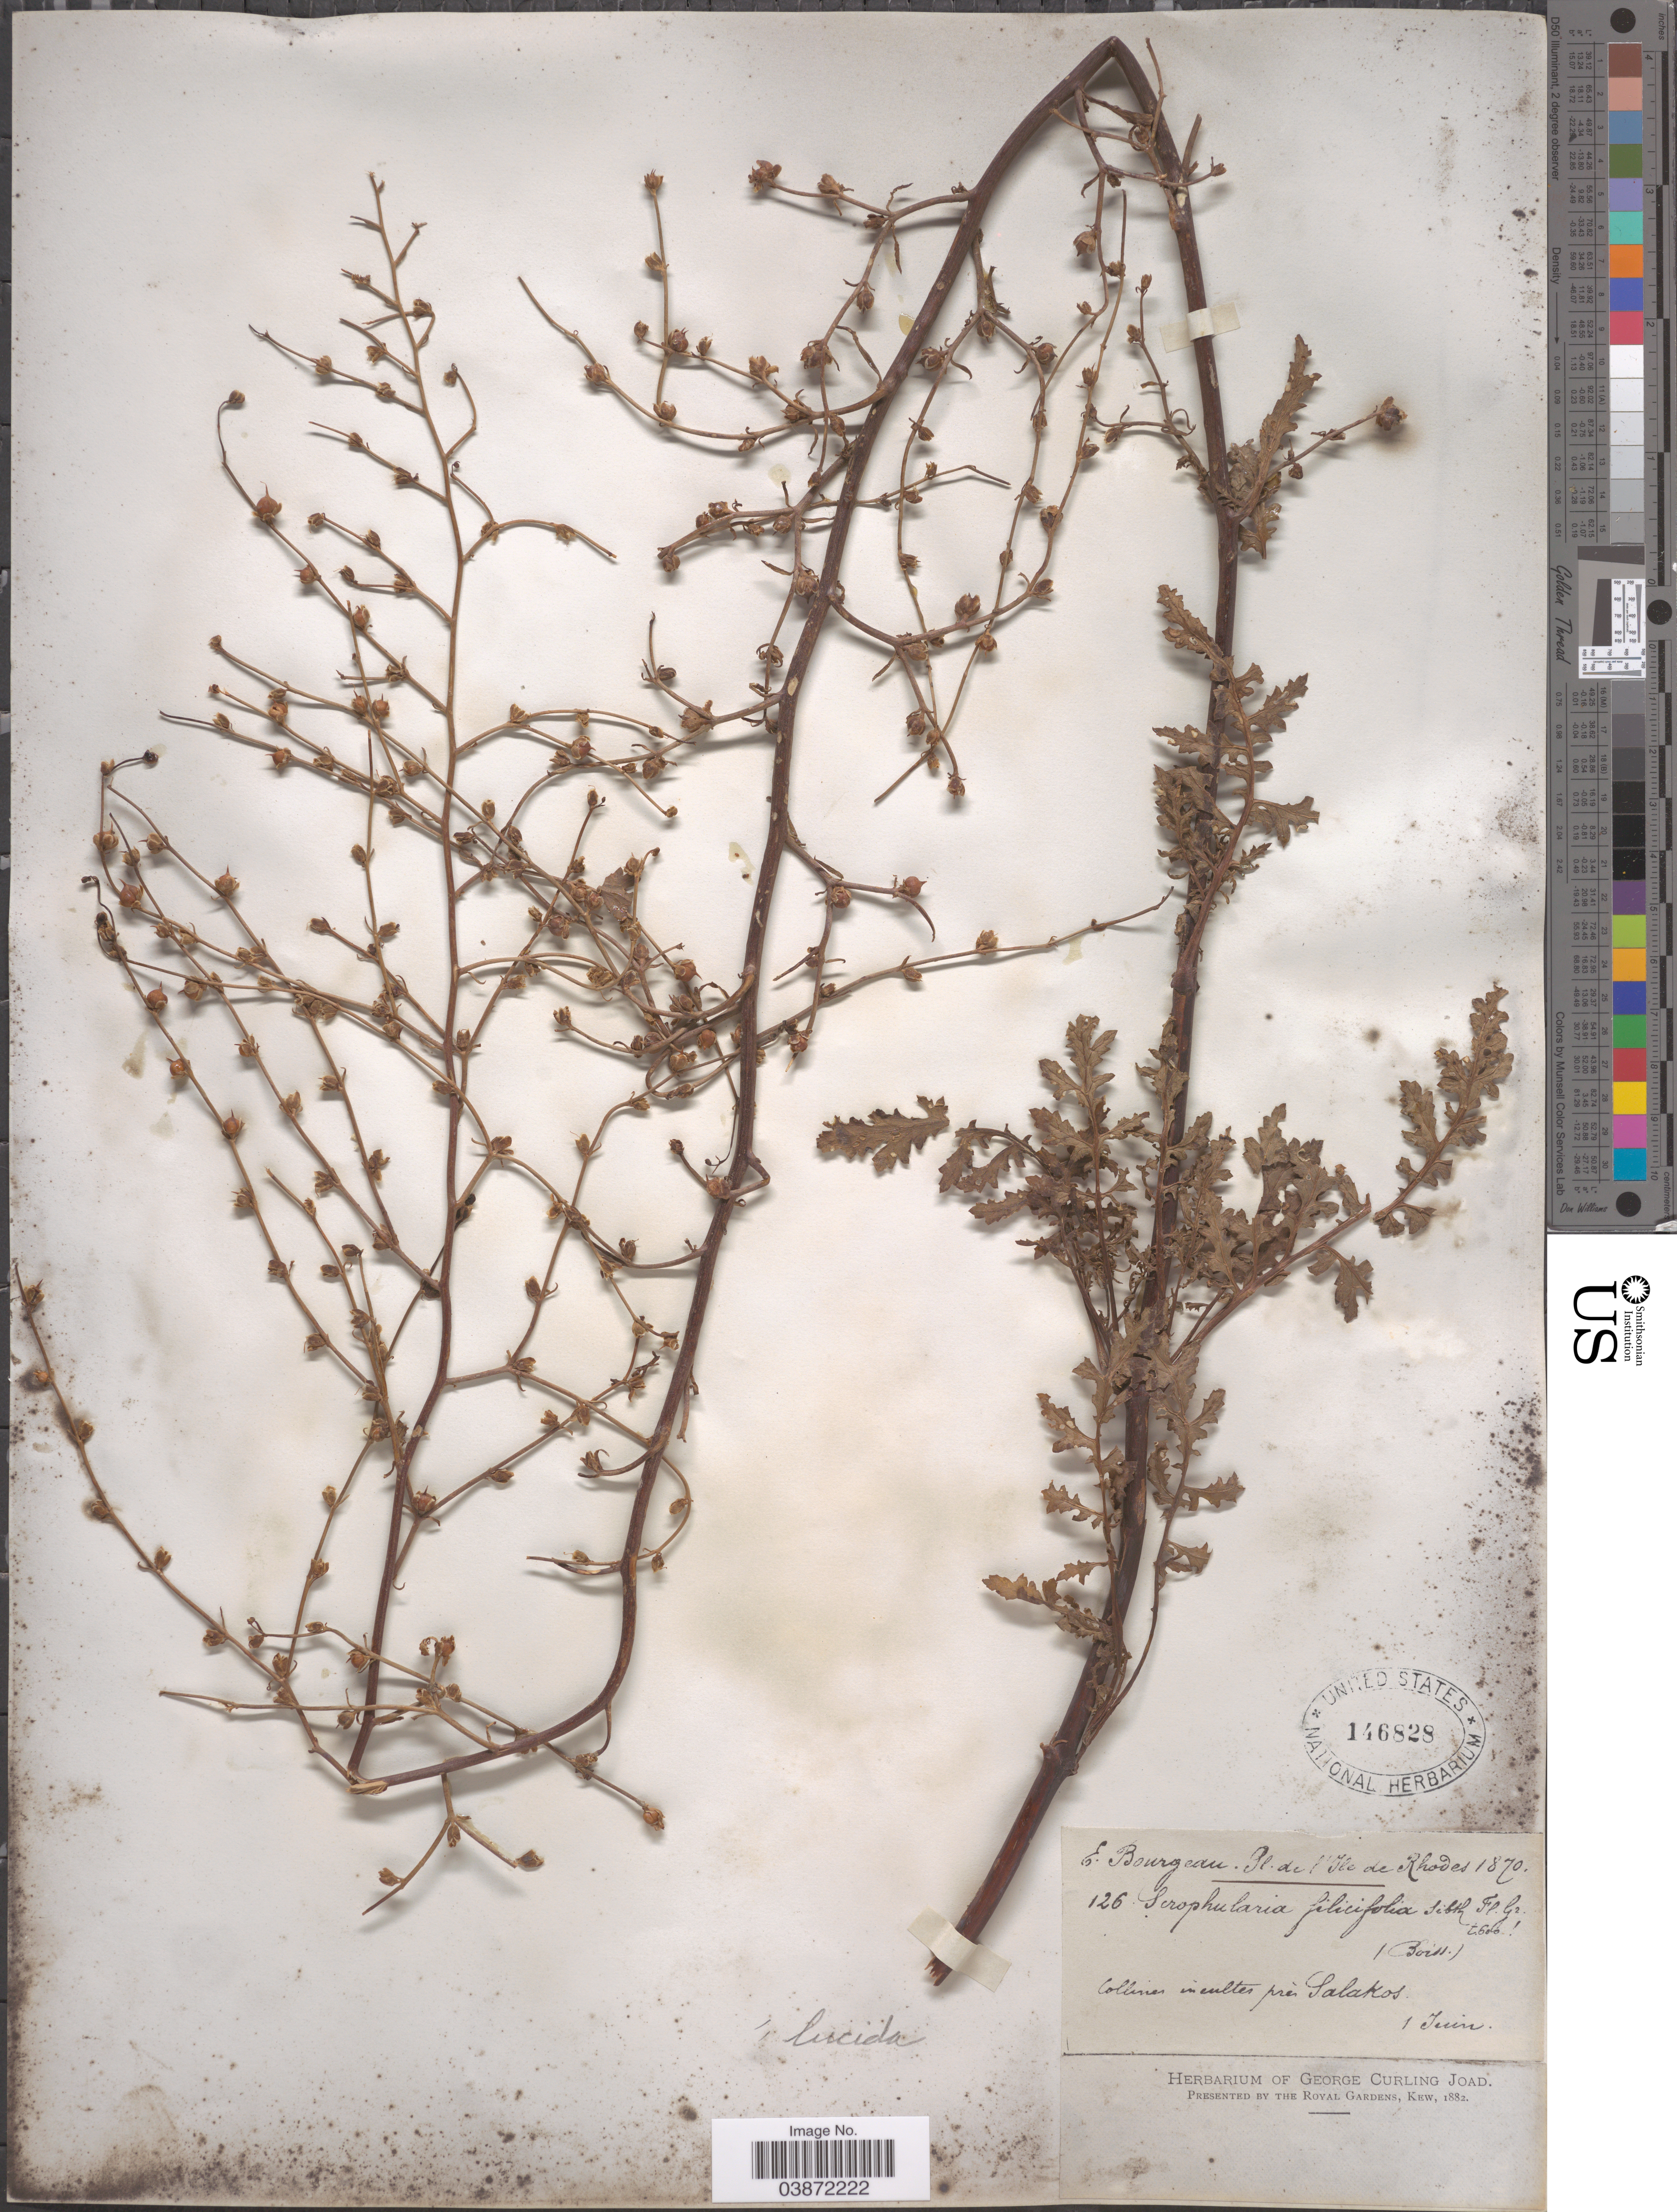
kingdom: Plantae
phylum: Tracheophyta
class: Magnoliopsida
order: Lamiales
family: Scrophulariaceae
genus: Scrophularia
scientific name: Scrophularia filicifolia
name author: Mill.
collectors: E. Bougeau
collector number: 126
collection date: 1870-06-01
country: Greece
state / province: South Aegean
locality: Ile de Rhodes. Collines incultes près Salakos.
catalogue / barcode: US 146828